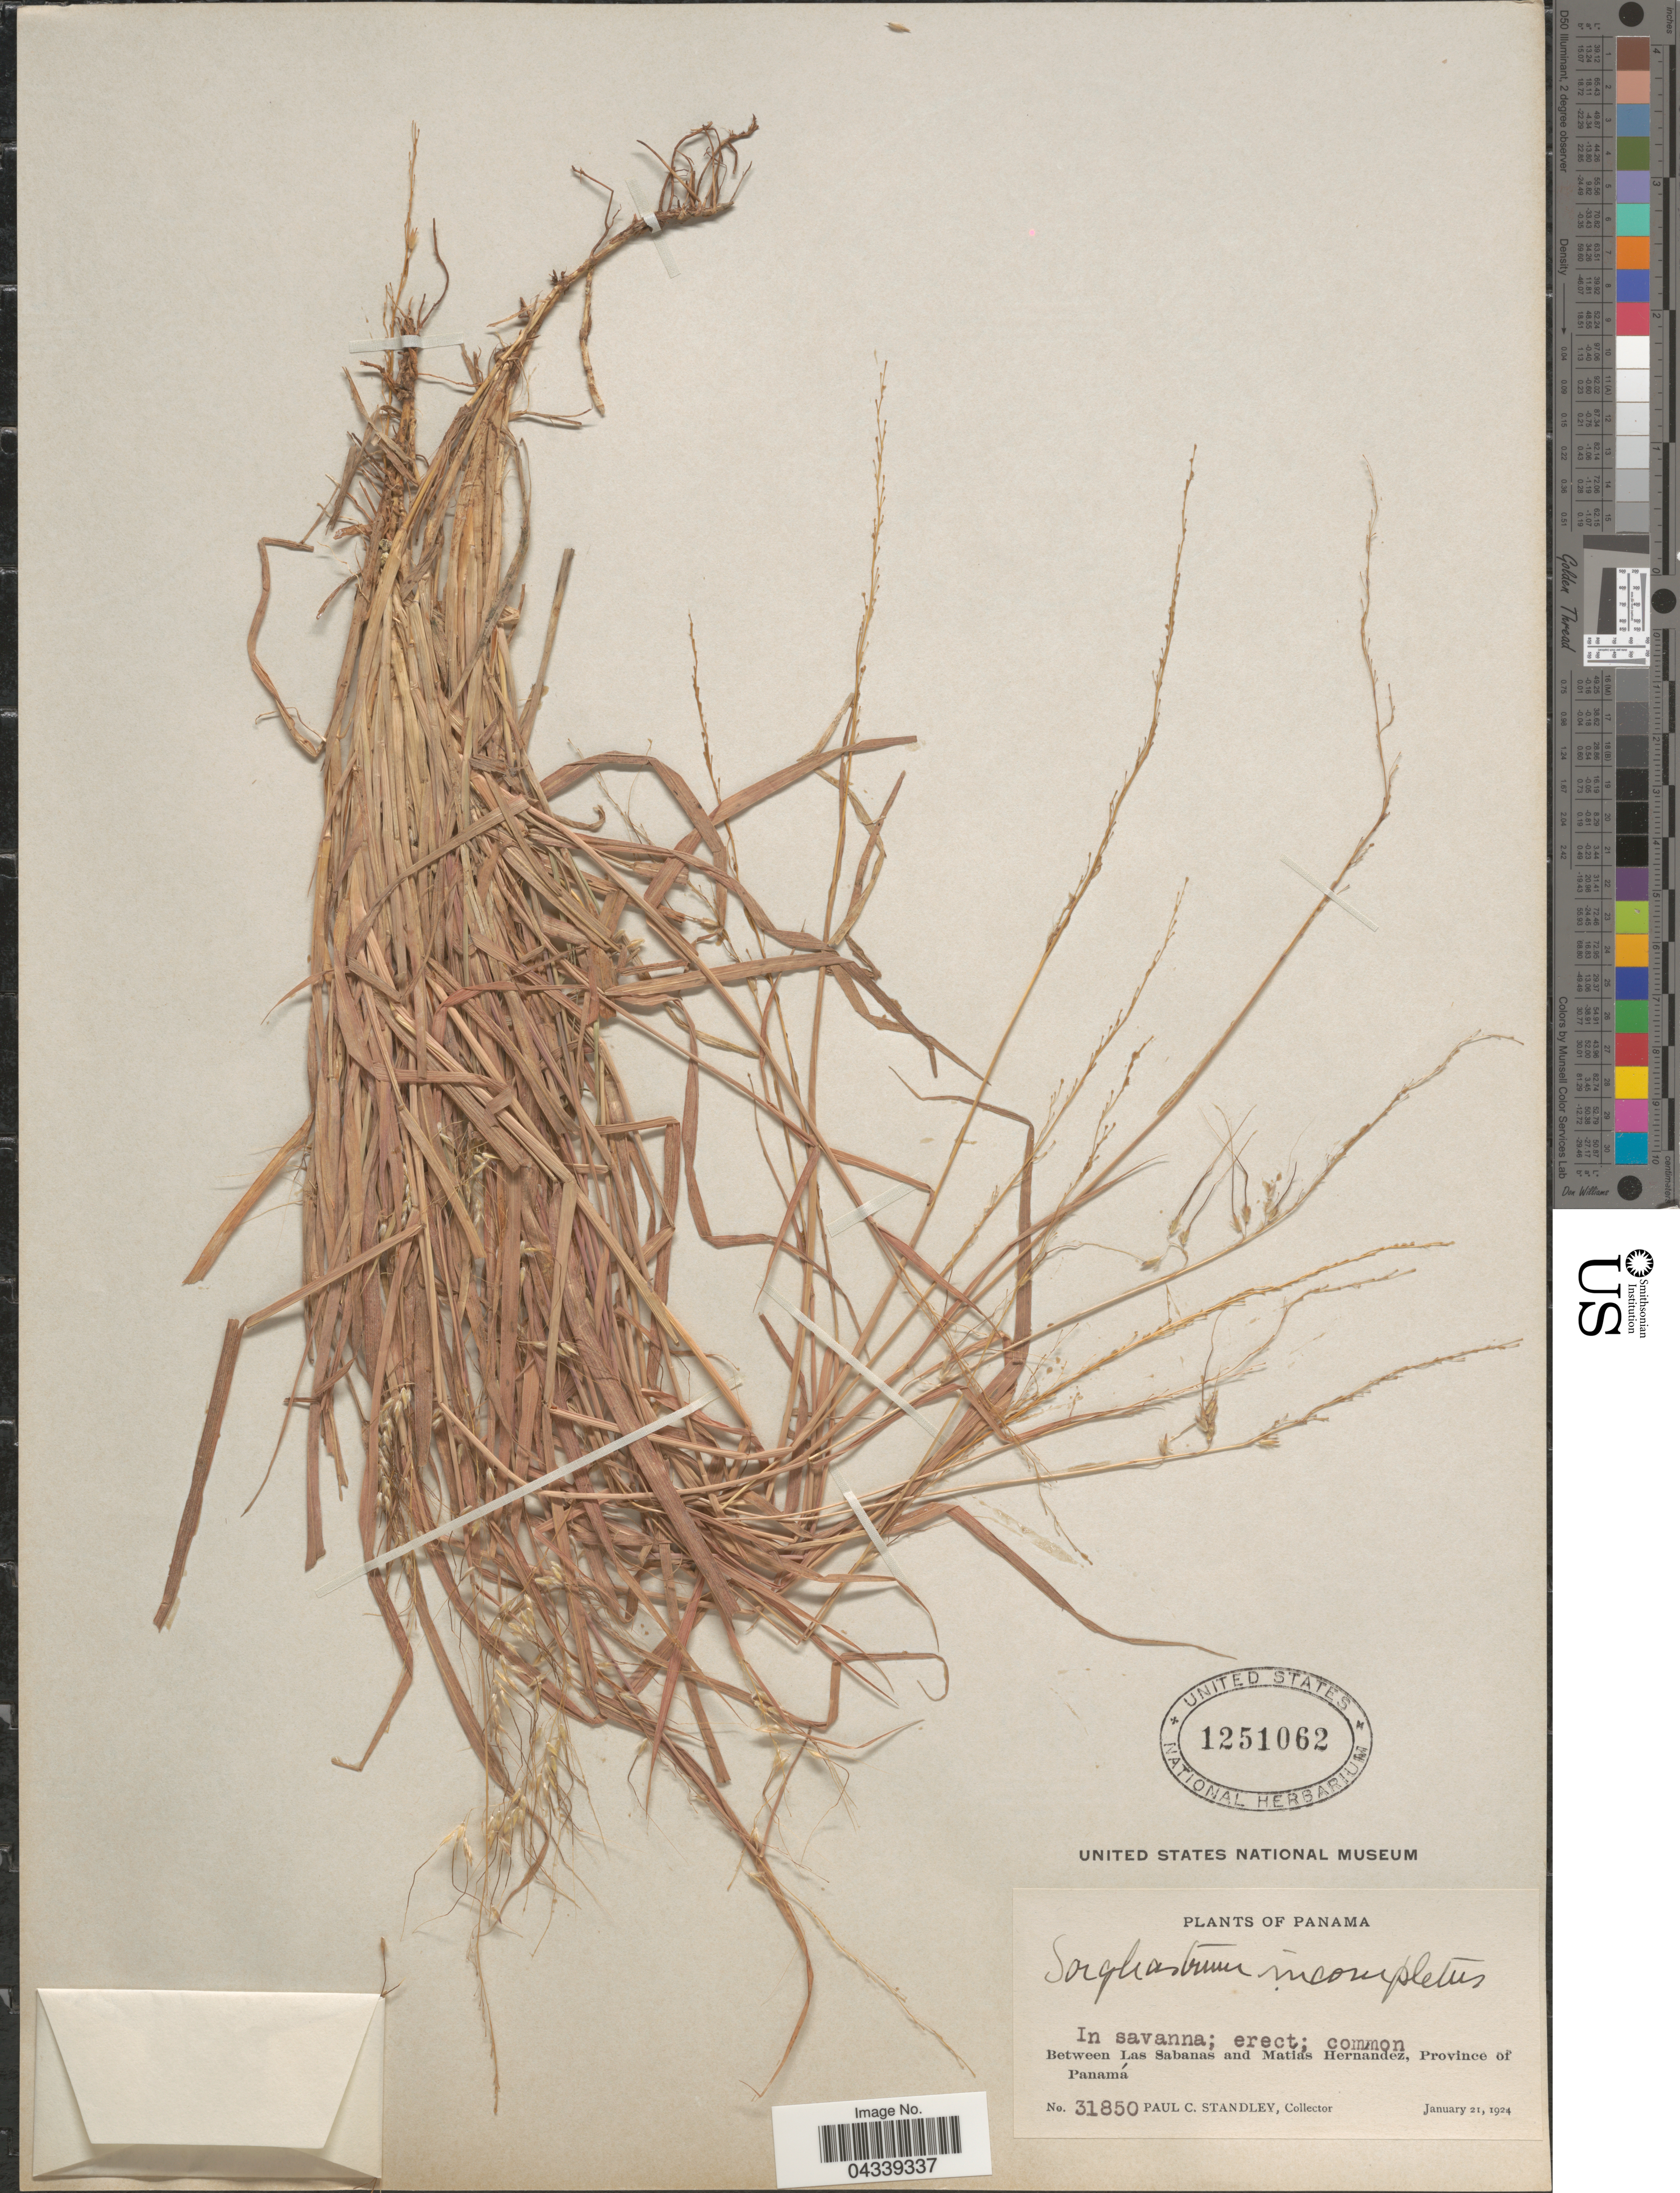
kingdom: Plantae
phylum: Tracheophyta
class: Liliopsida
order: Poales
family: Poaceae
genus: Sorghastrum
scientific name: Sorghastrum incompletum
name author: (J. Presl) Nash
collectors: P. C. Standley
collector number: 31850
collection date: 1924-01-21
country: Panama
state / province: Panamá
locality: Between Las Sabanas and Matias Hernández.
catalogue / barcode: US 1251062